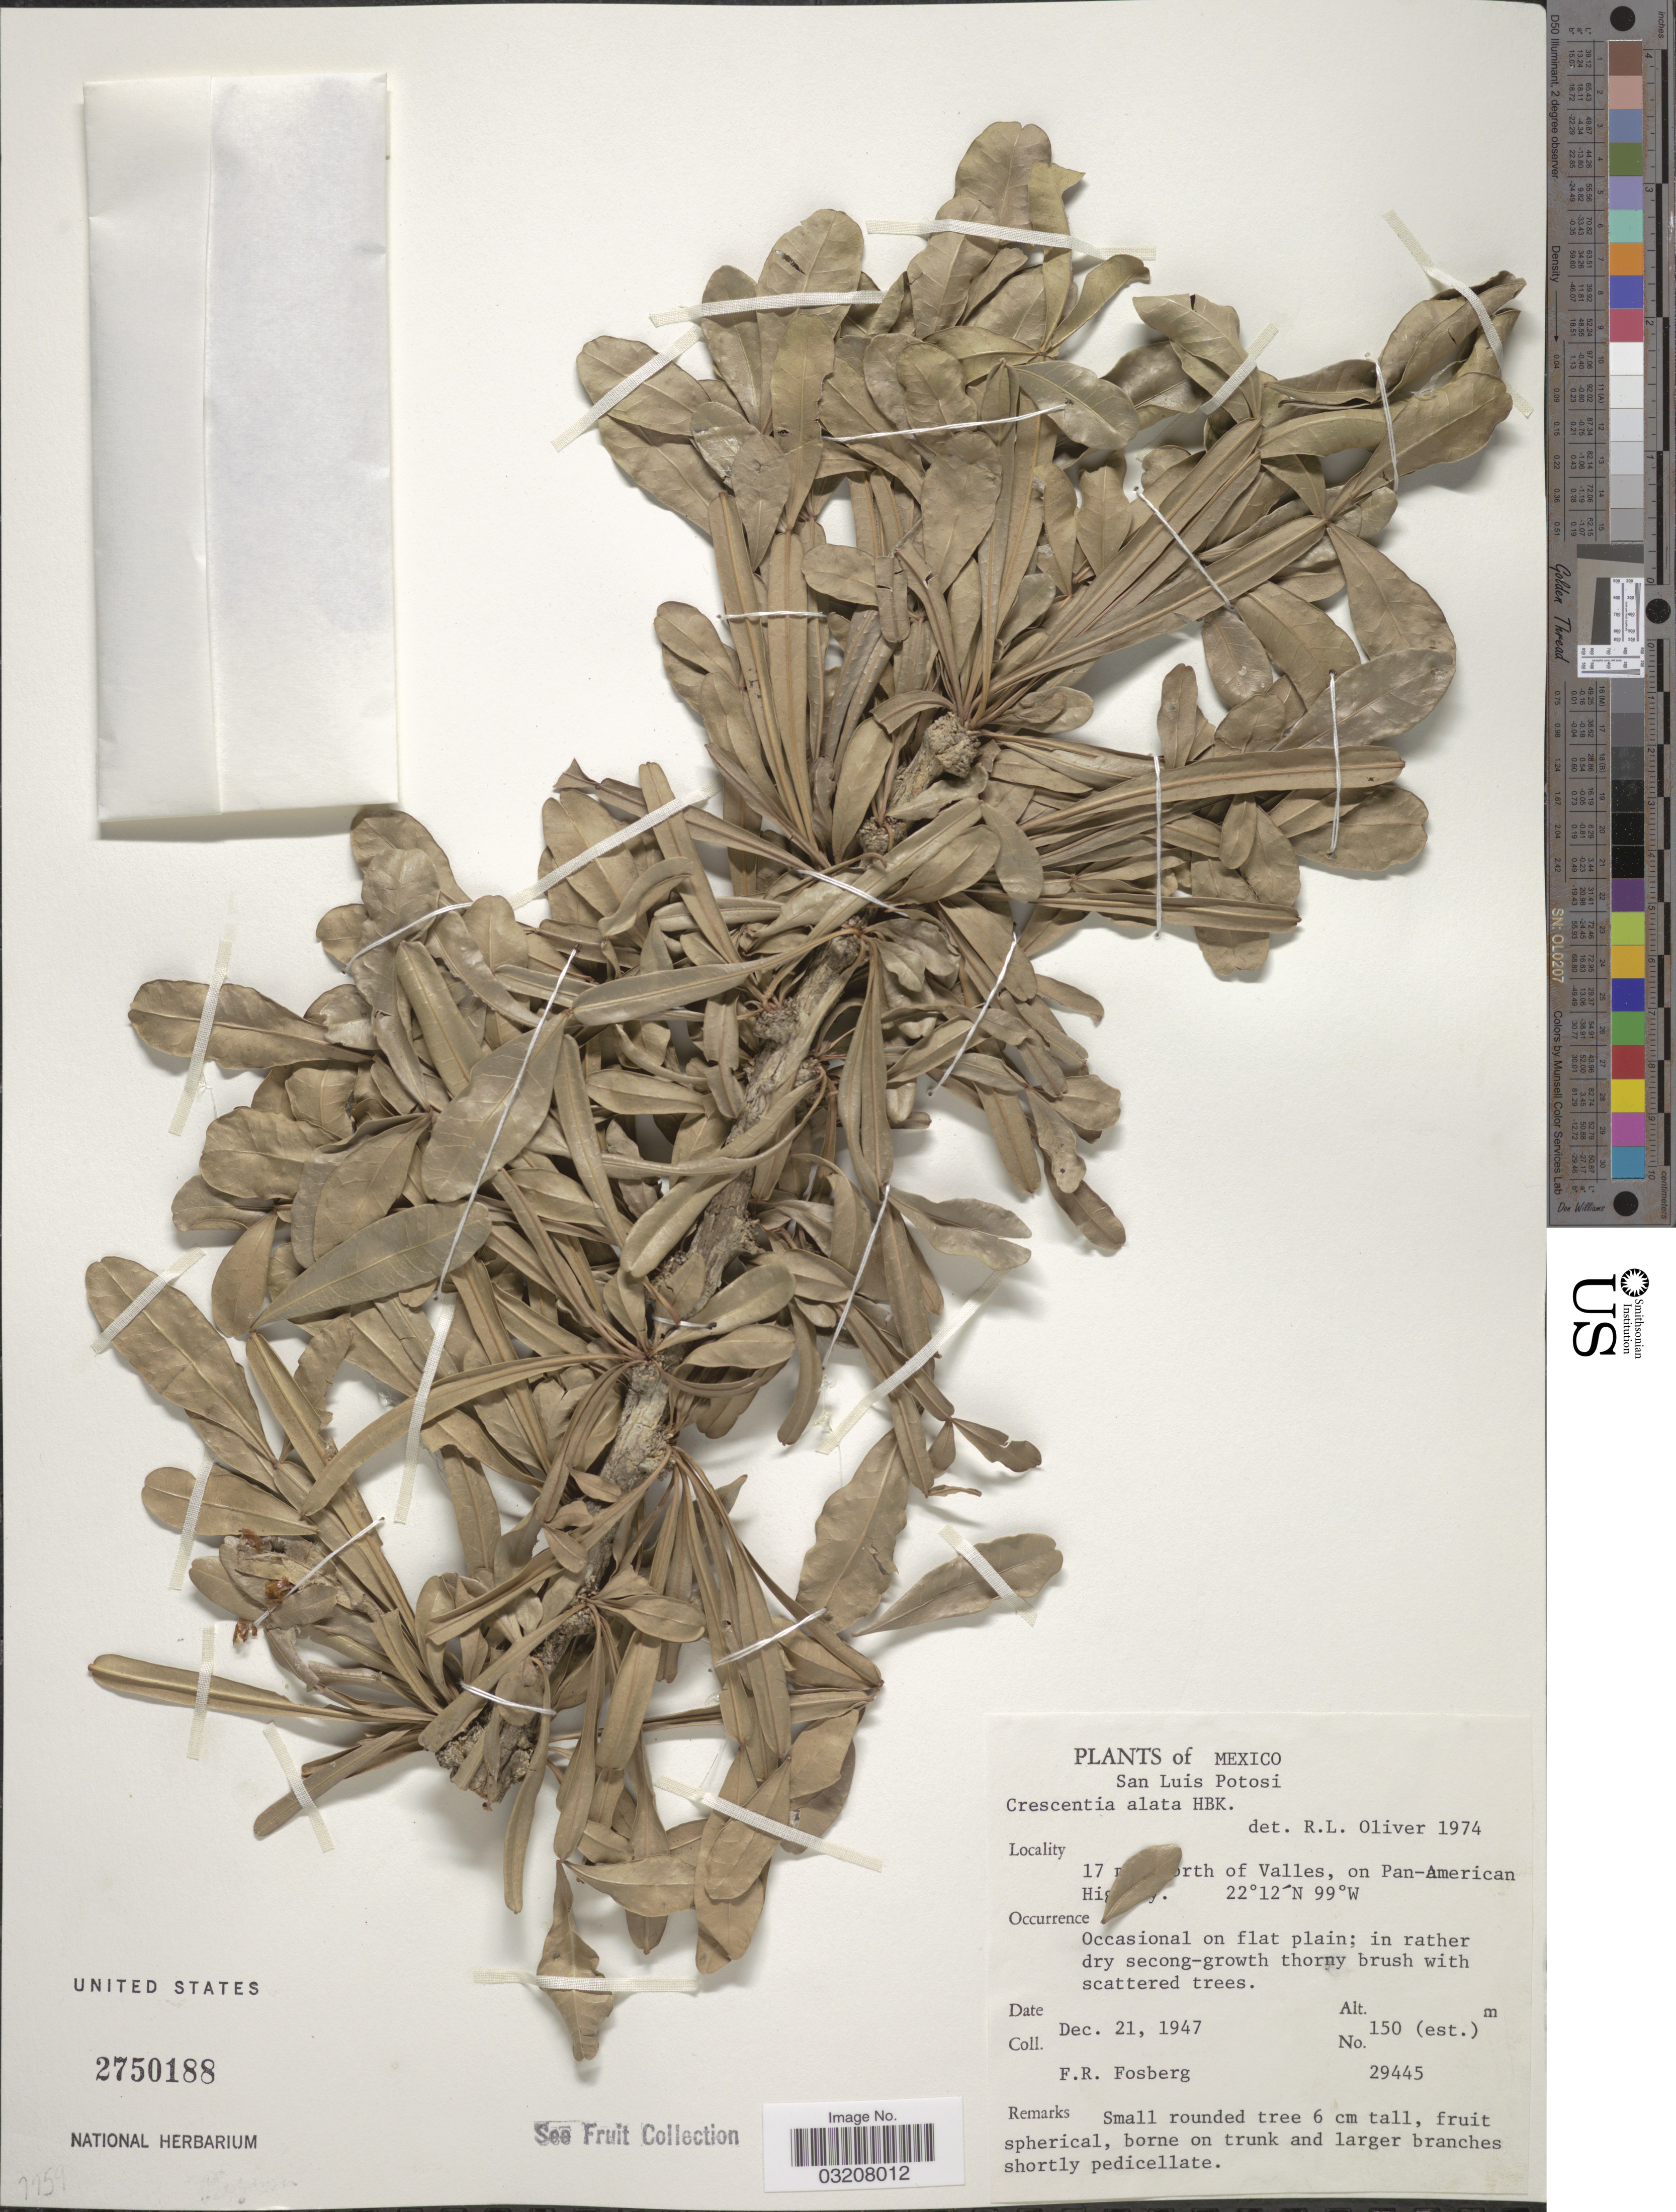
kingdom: Plantae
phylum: Tracheophyta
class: Magnoliopsida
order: Lamiales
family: Bignoniaceae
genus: Crescentia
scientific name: Crescentia alata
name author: Kunth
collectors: F. R. Fosberg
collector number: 29445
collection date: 1947-12-21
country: Mexico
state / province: San Luis Potosí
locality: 17 [illegible text] north of Valles, on Pan-American Highway.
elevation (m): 150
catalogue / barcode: US 2750188